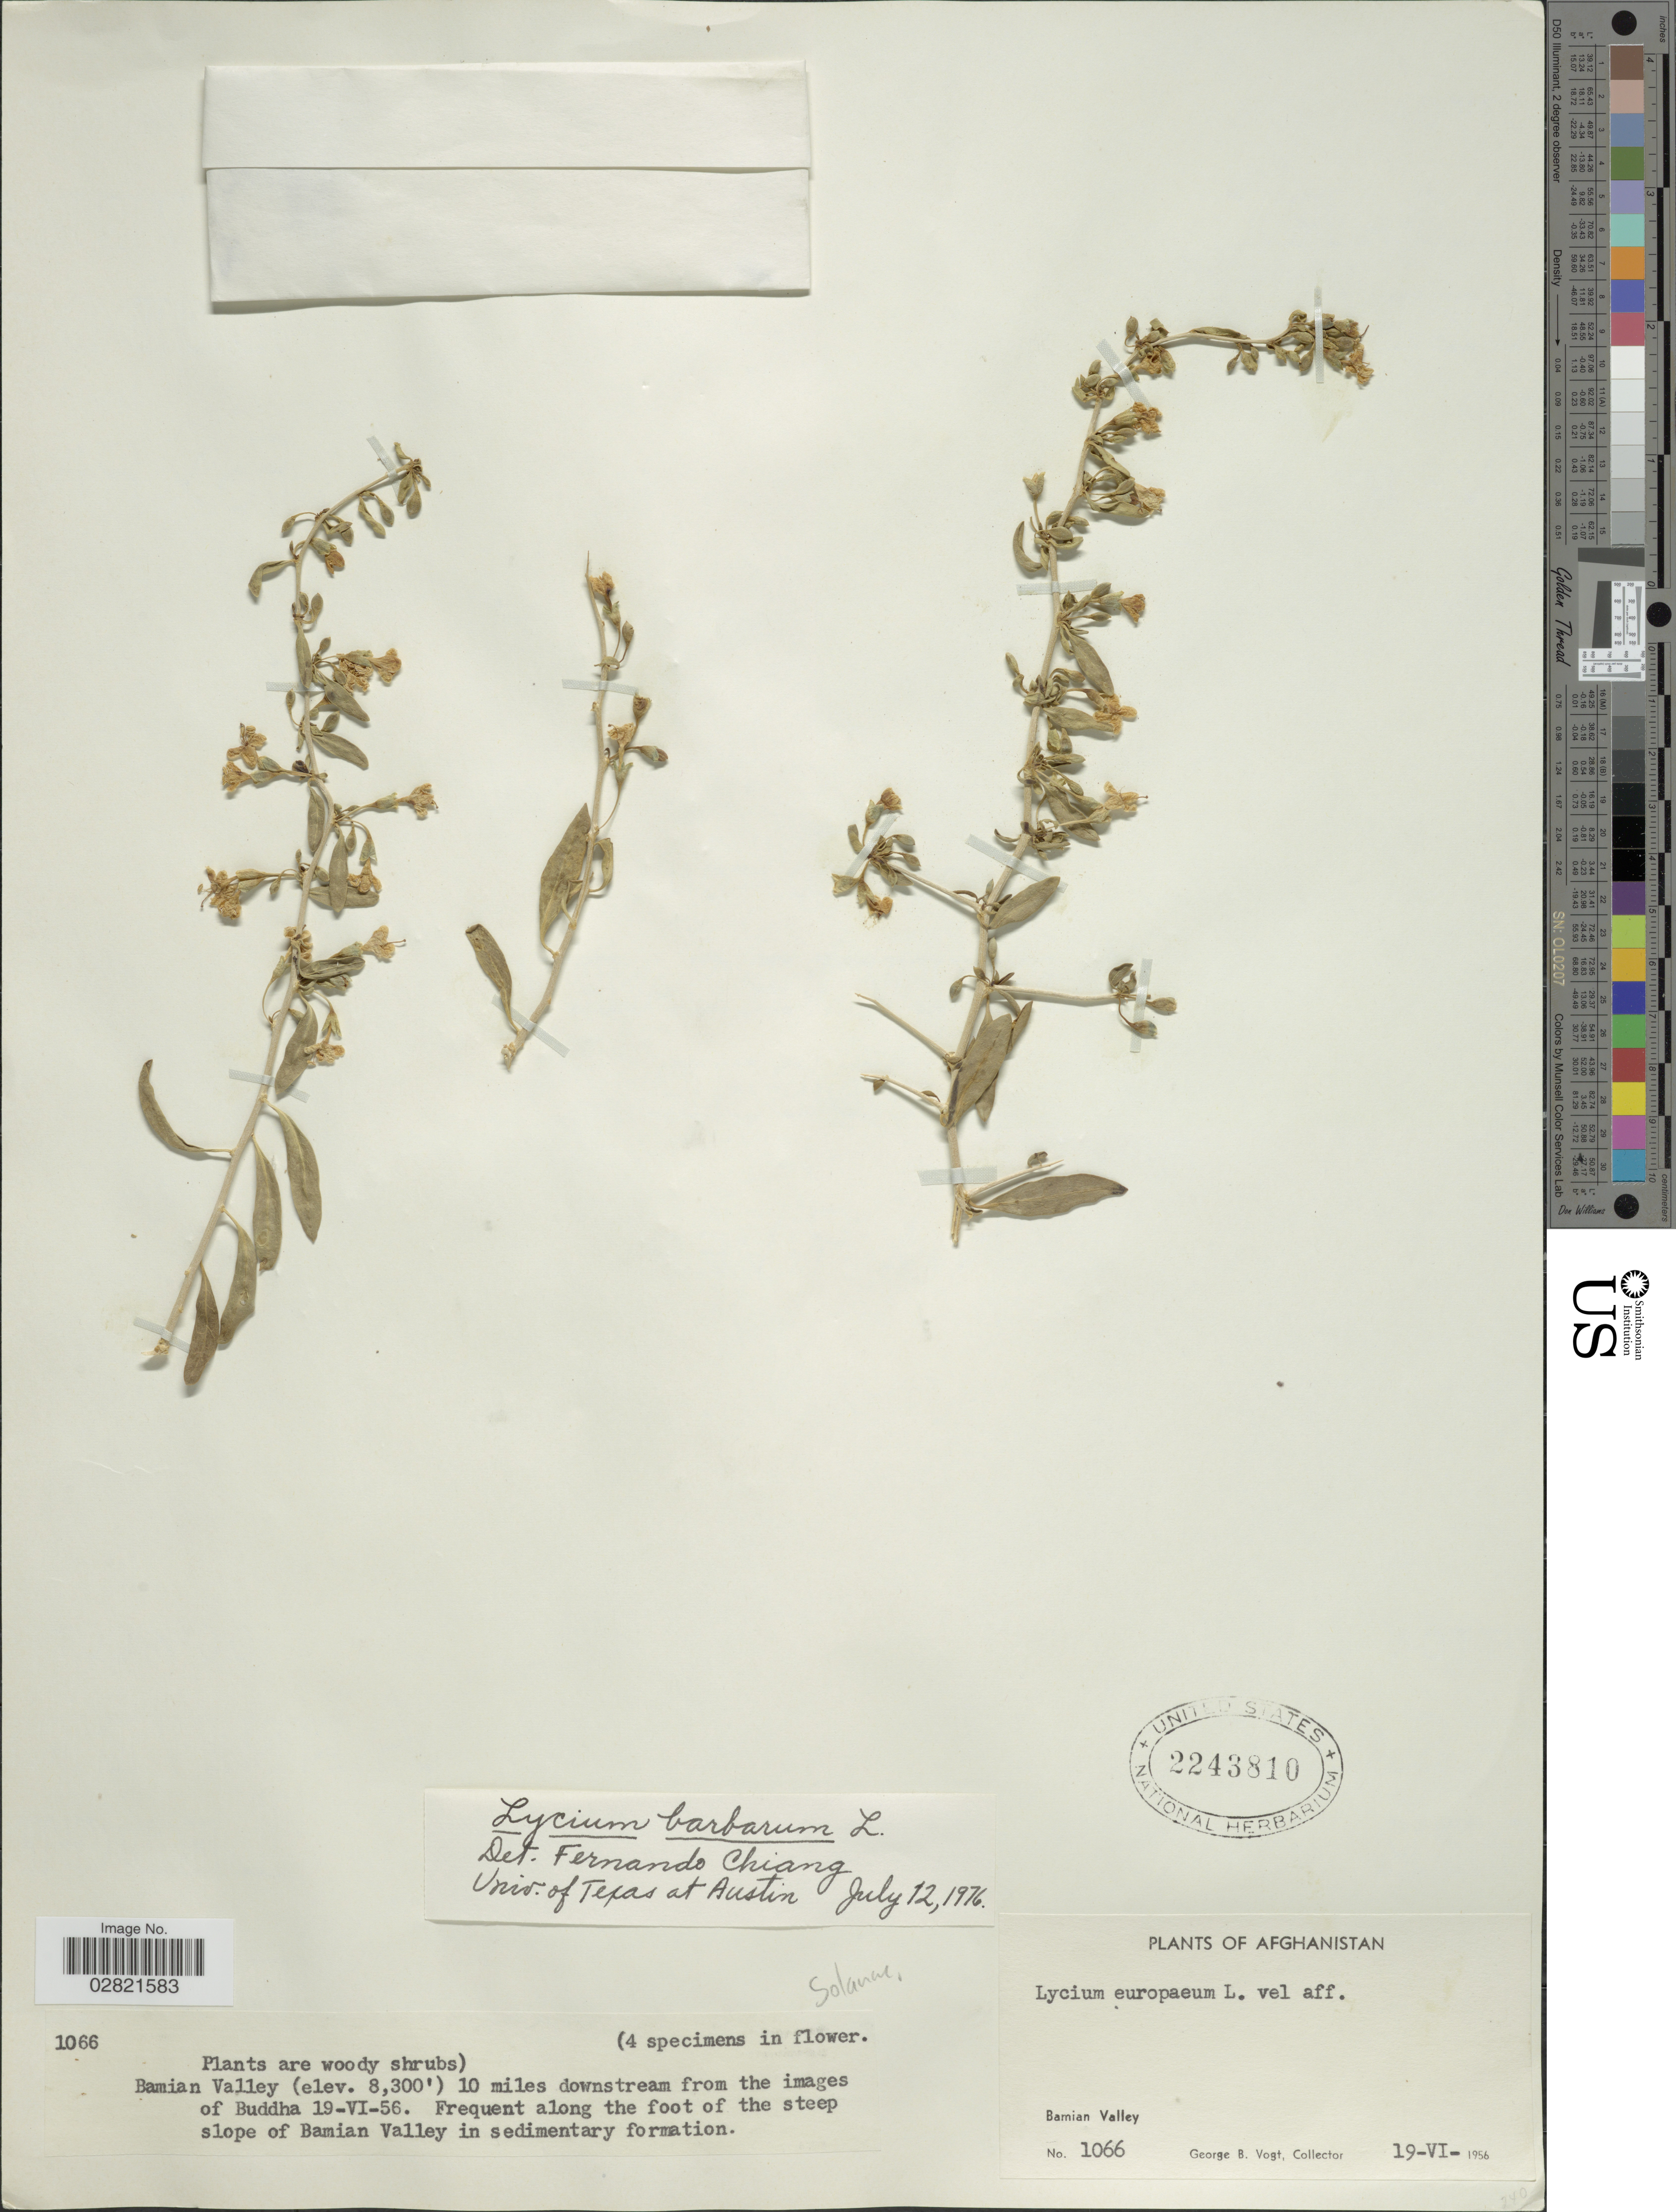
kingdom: Plantae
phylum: Tracheophyta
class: Magnoliopsida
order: Solanales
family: Solanaceae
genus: Lycium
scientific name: Lycium barbarum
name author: L.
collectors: G. B. Vogt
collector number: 1066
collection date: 1956-06-19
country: Afghanistan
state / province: Bamian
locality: Bamian Valley. 10 miles downstream from the images of Buddha. Frequent along the foot of the steep slope of Bamian Valley in sedimentary formation.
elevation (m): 2530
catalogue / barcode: US 2243810